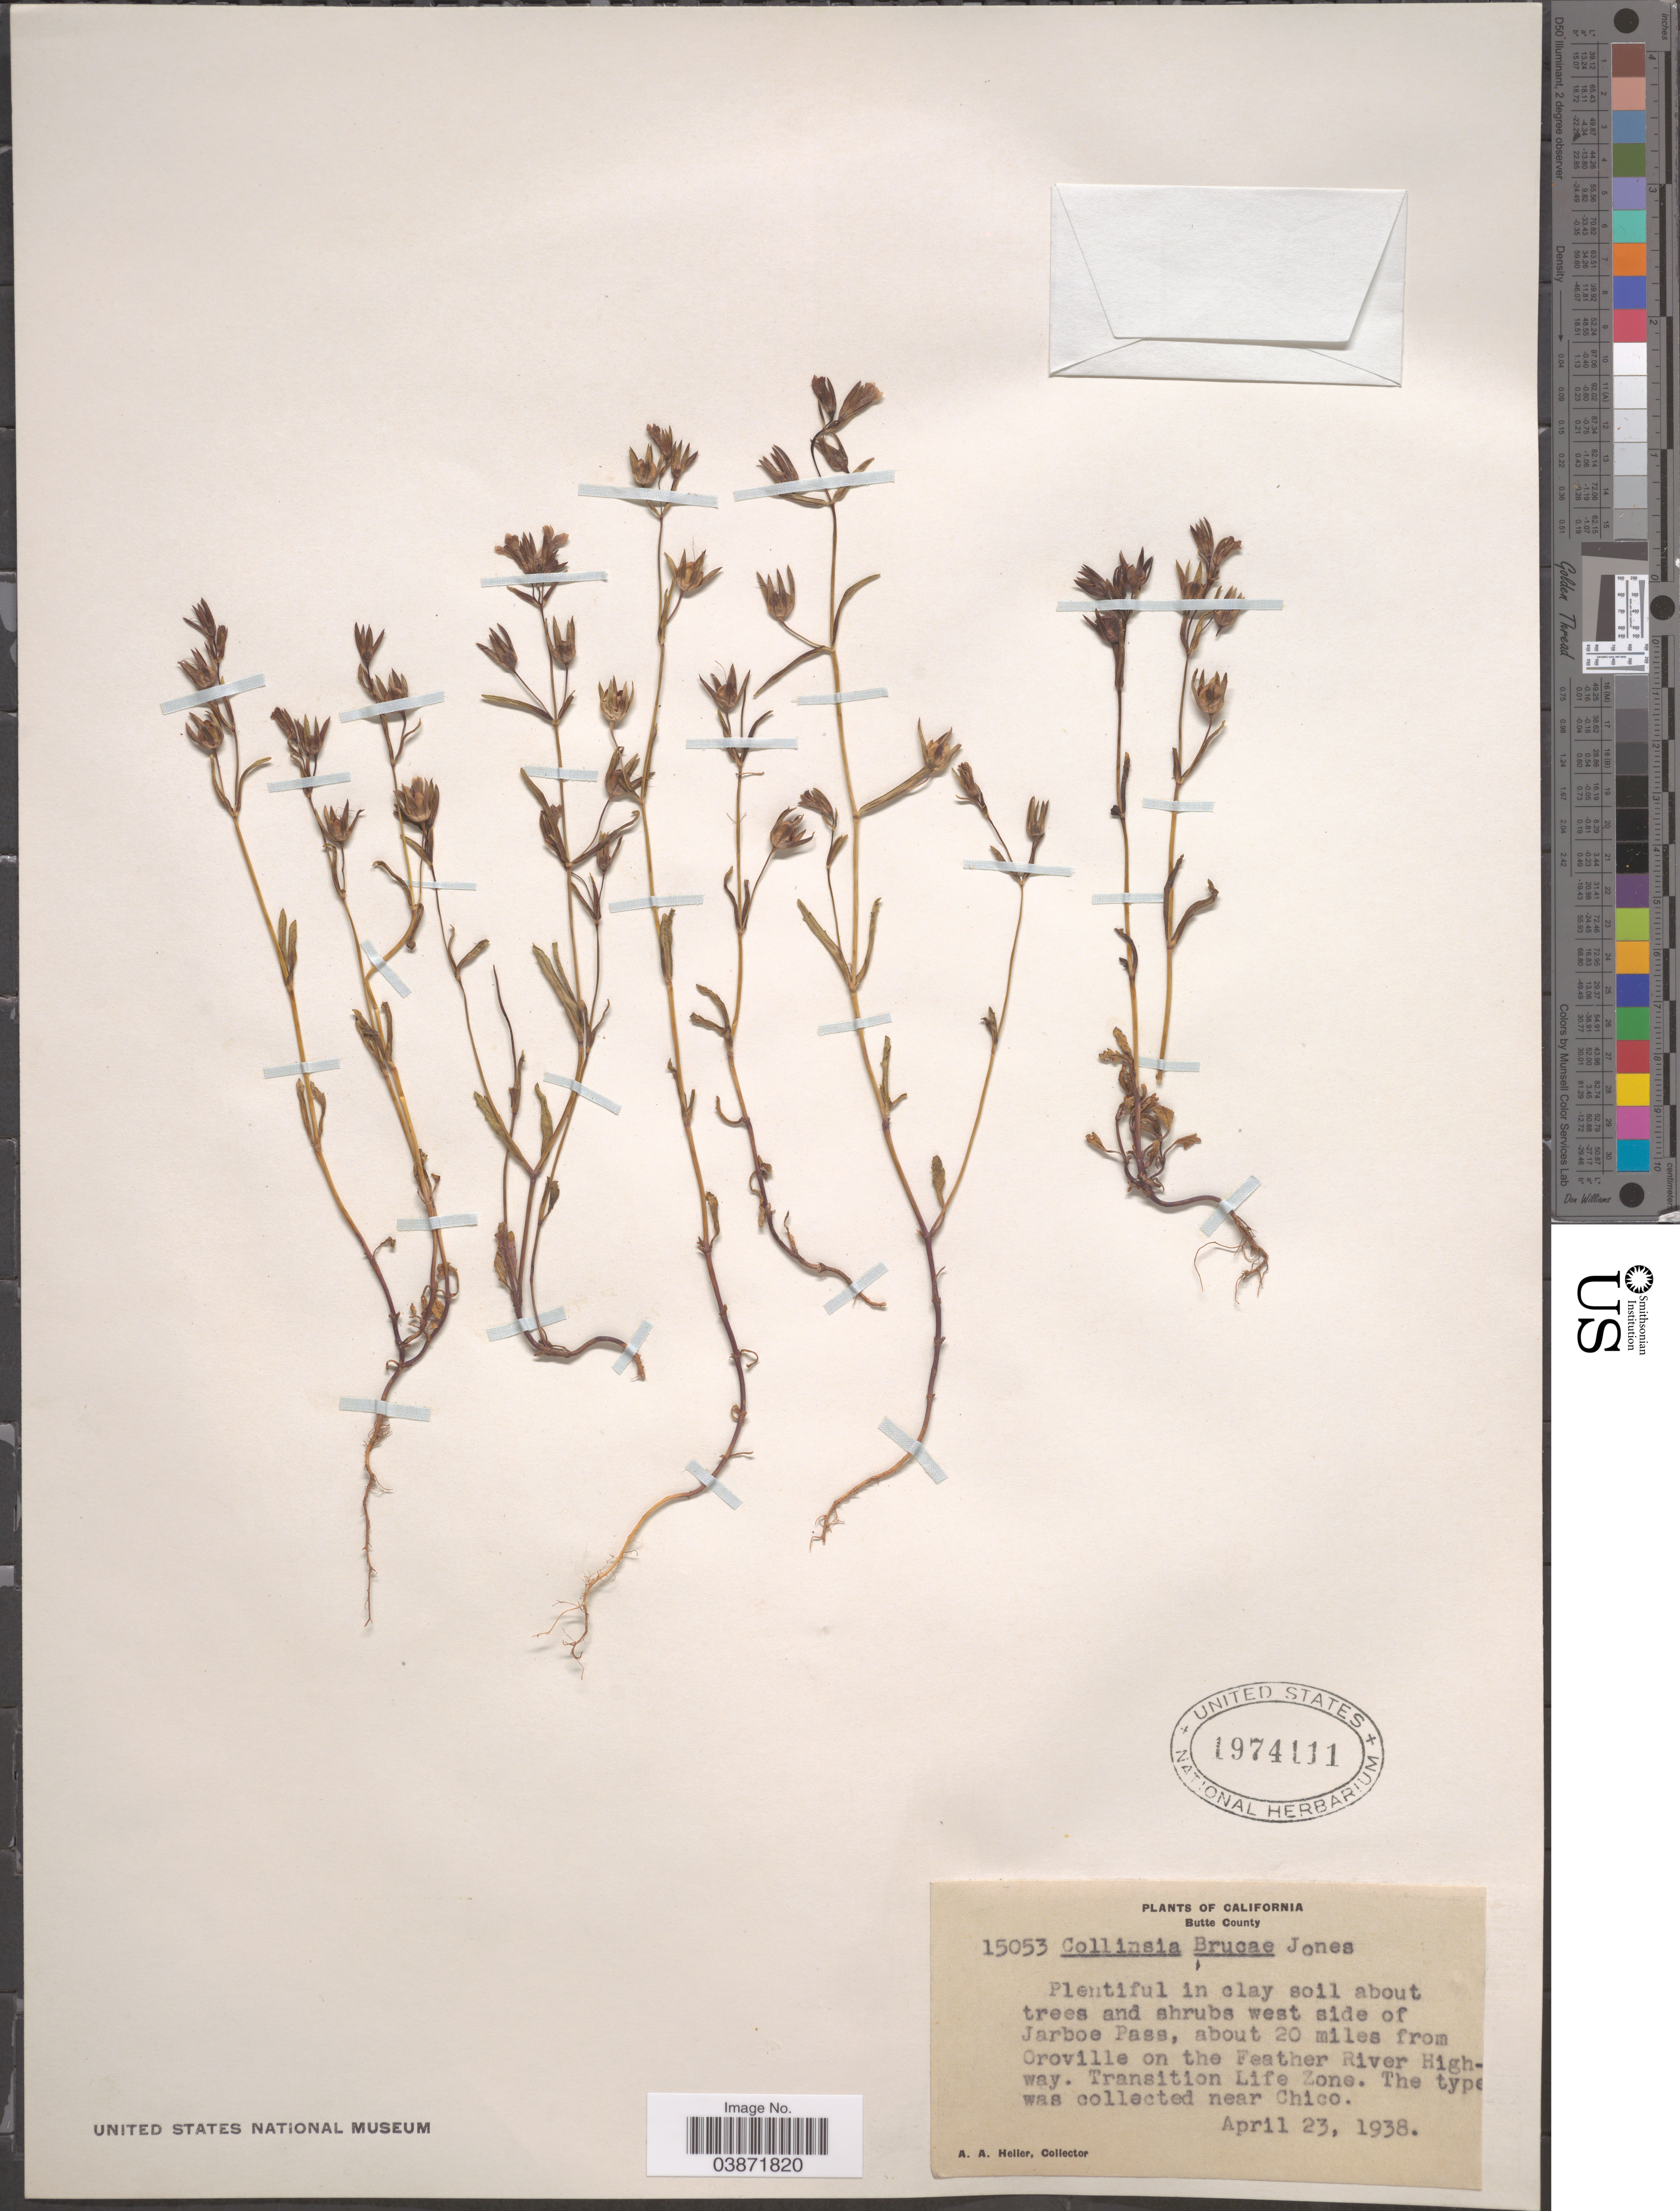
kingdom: Plantae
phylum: Tracheophyta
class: Magnoliopsida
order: Lamiales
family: Plantaginaceae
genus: Collinsia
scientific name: Collinsia sp.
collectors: A. A. Heller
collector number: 15053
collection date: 1938-04-23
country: United States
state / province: California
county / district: Butte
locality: Butte County. West side of Jarboe Pass, about 20 miles from Oroville on the Feather River Highway. Transition Life Zone. Near Chico.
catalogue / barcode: US 1974111